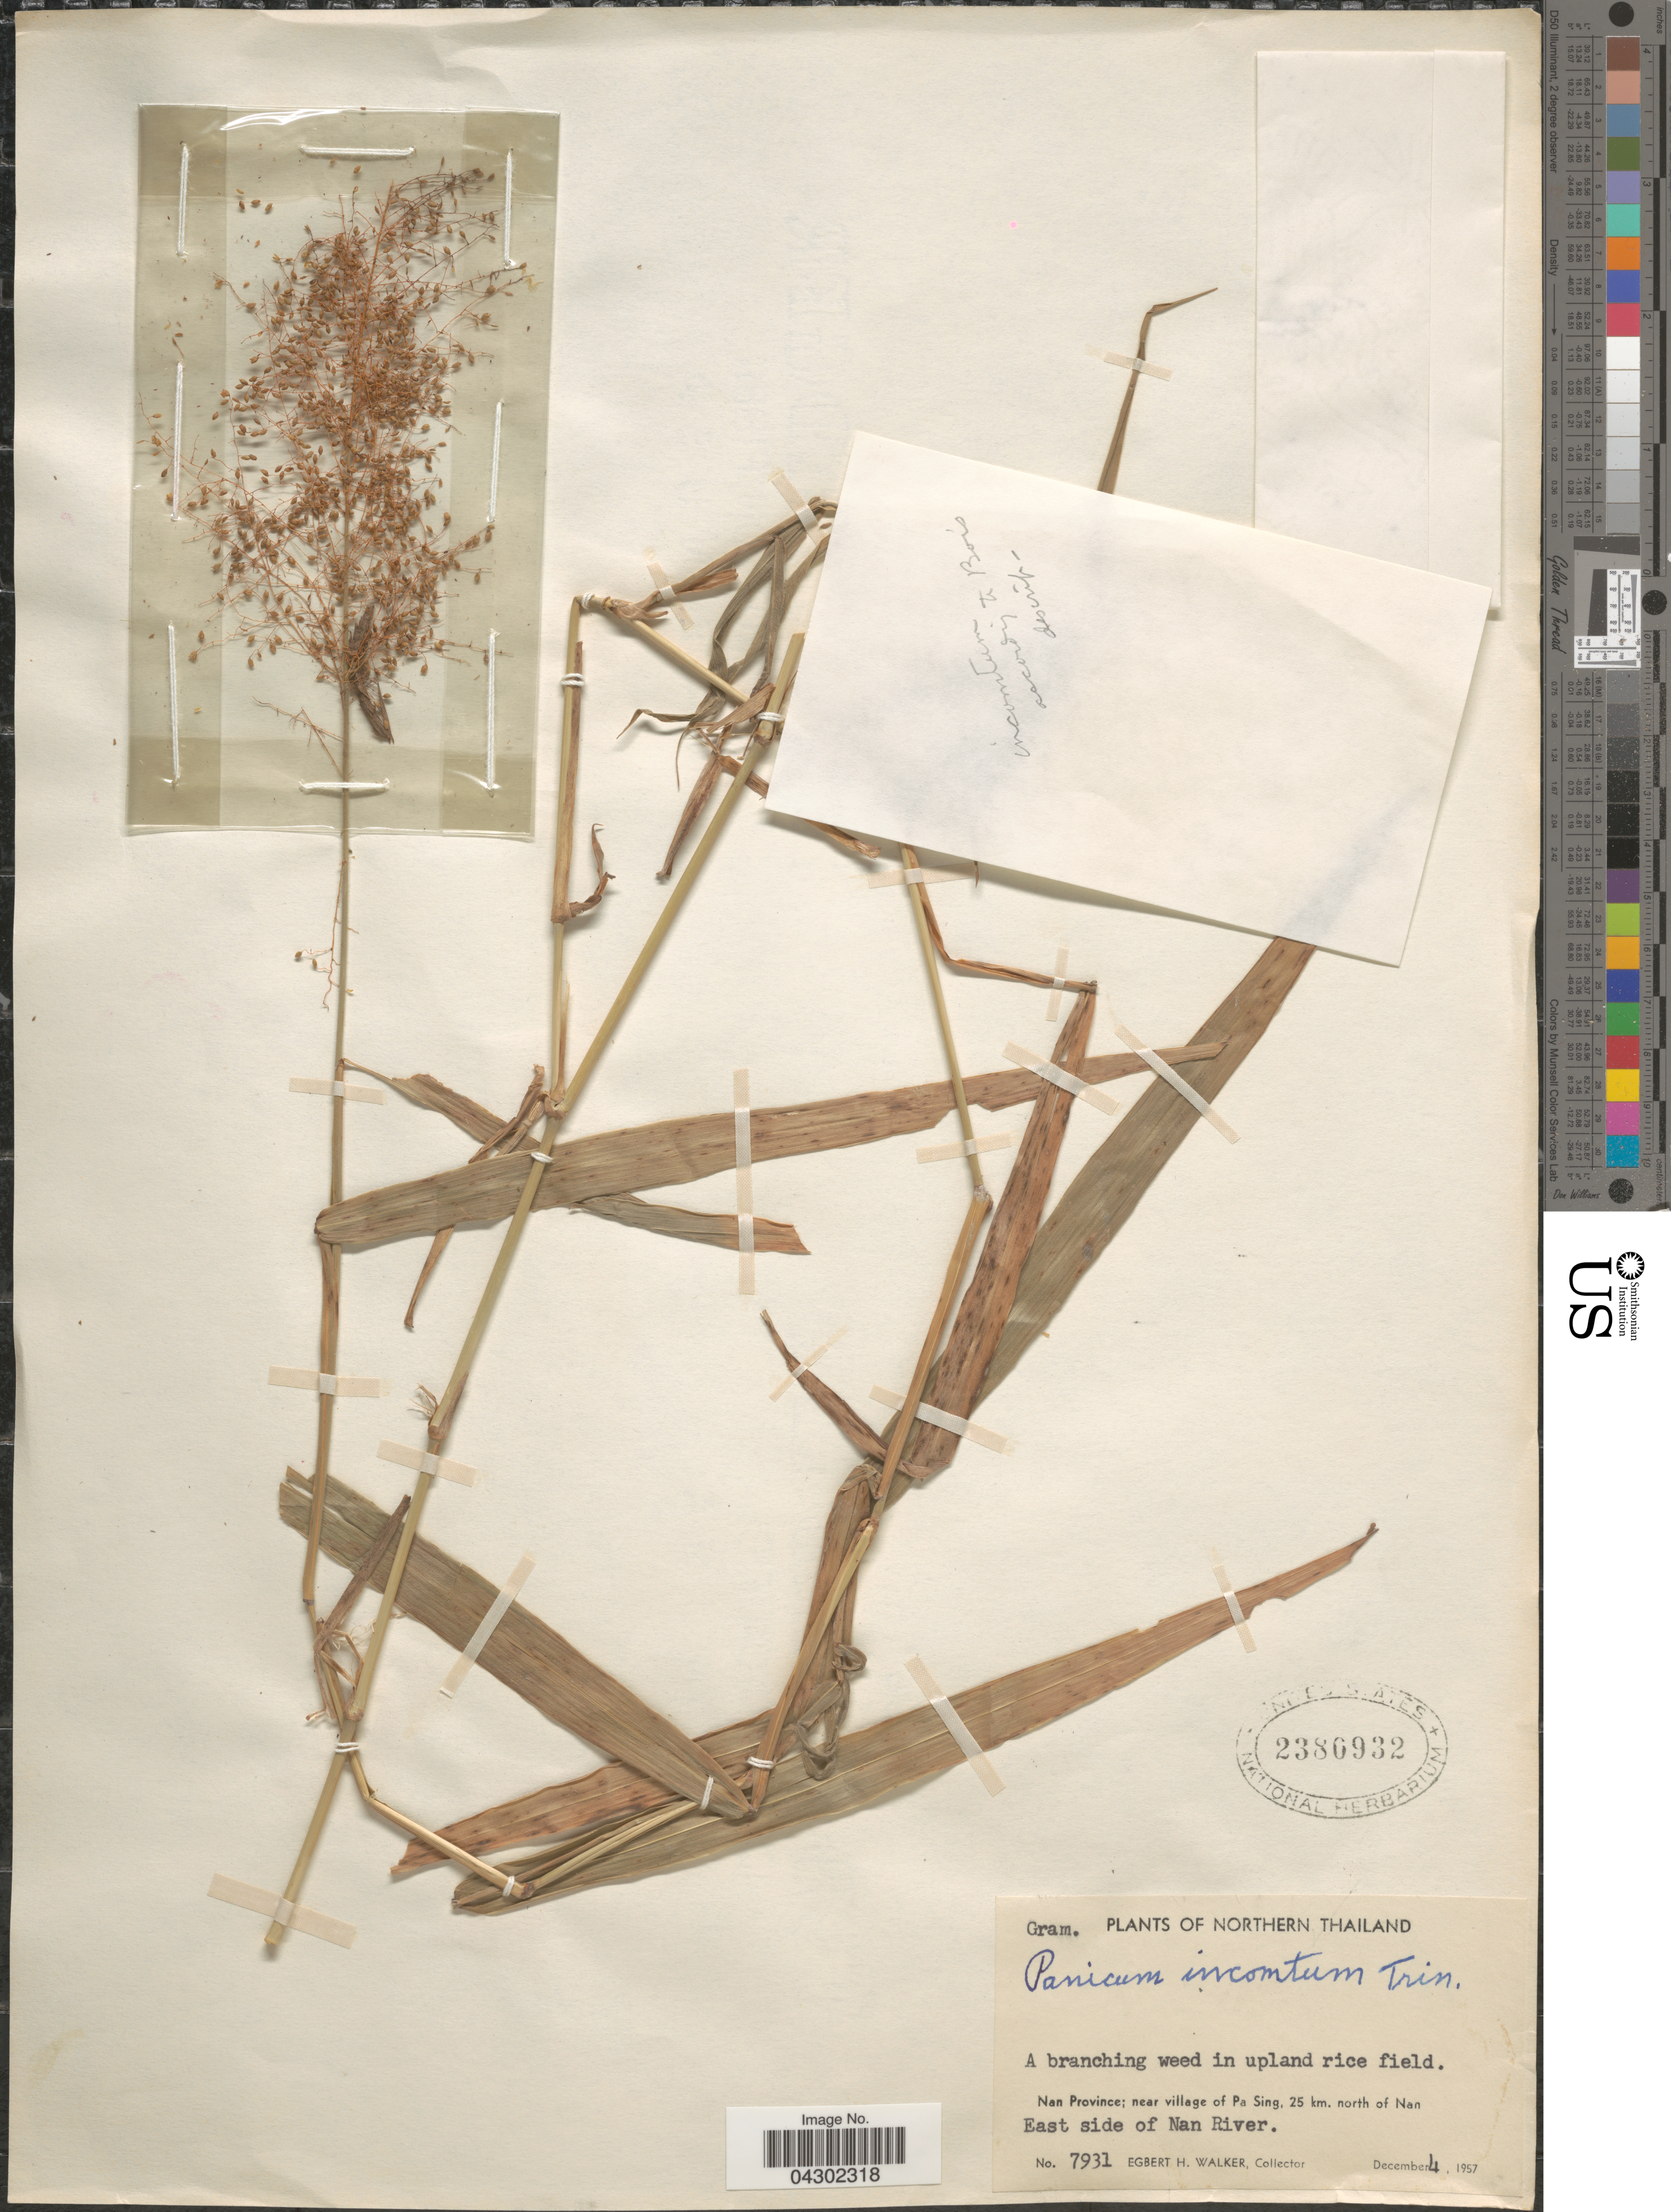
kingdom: Plantae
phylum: Tracheophyta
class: Liliopsida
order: Poales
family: Poaceae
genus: Panicum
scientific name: Panicum sarmentosum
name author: Roxb.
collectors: E. H. Walker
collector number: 7931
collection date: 1957-12-04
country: Thailand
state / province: Nan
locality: Northern Thailand. Near village of Pa Sing, 25 km. north of Nan. East side of Nan River.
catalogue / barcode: US 2380932